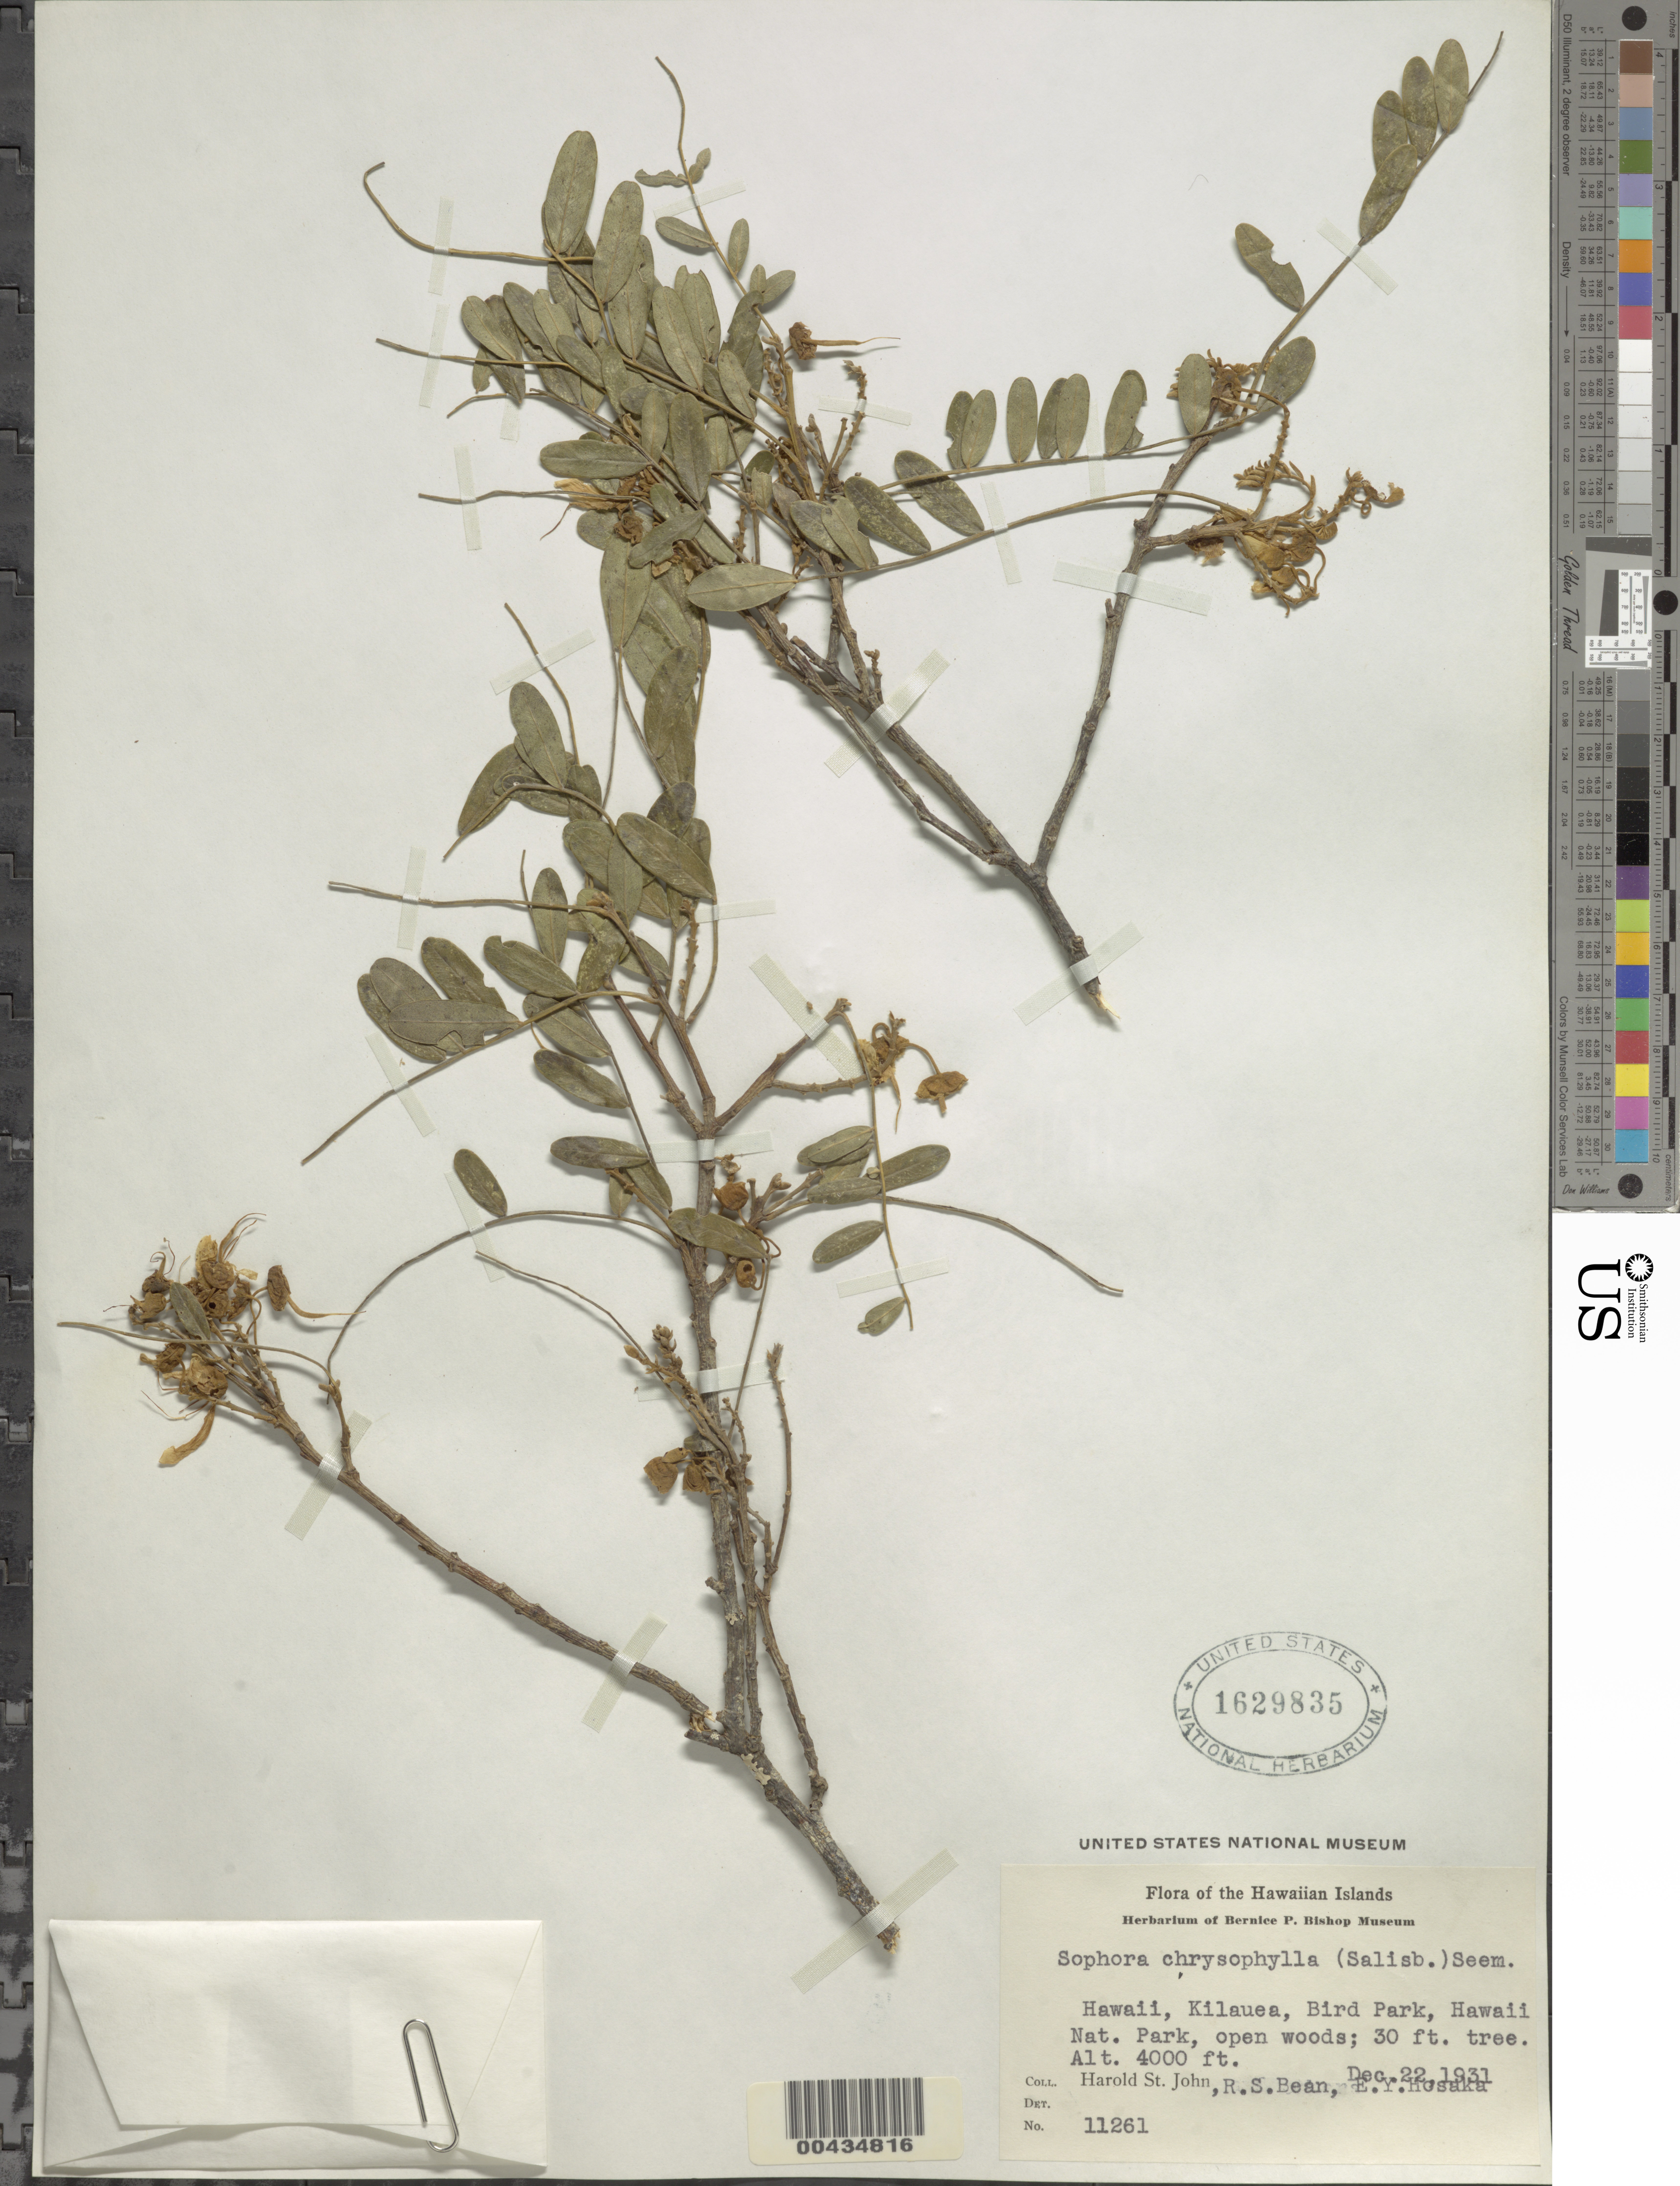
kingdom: Plantae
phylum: Tracheophyta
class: Magnoliopsida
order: Fabales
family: Fabaceae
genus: Sophora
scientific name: Sophora chrysophylla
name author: (Salisb.) Seem.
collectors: H. St. John, R. Bean & E. Y. Hosaka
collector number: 11261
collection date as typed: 22 Dec 1931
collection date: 1931-12-22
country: United States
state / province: Hawaii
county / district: Hawaii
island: Hawaii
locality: Kilauea, Bird Park, Hawaii National Park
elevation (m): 1219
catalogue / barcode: US 1629835